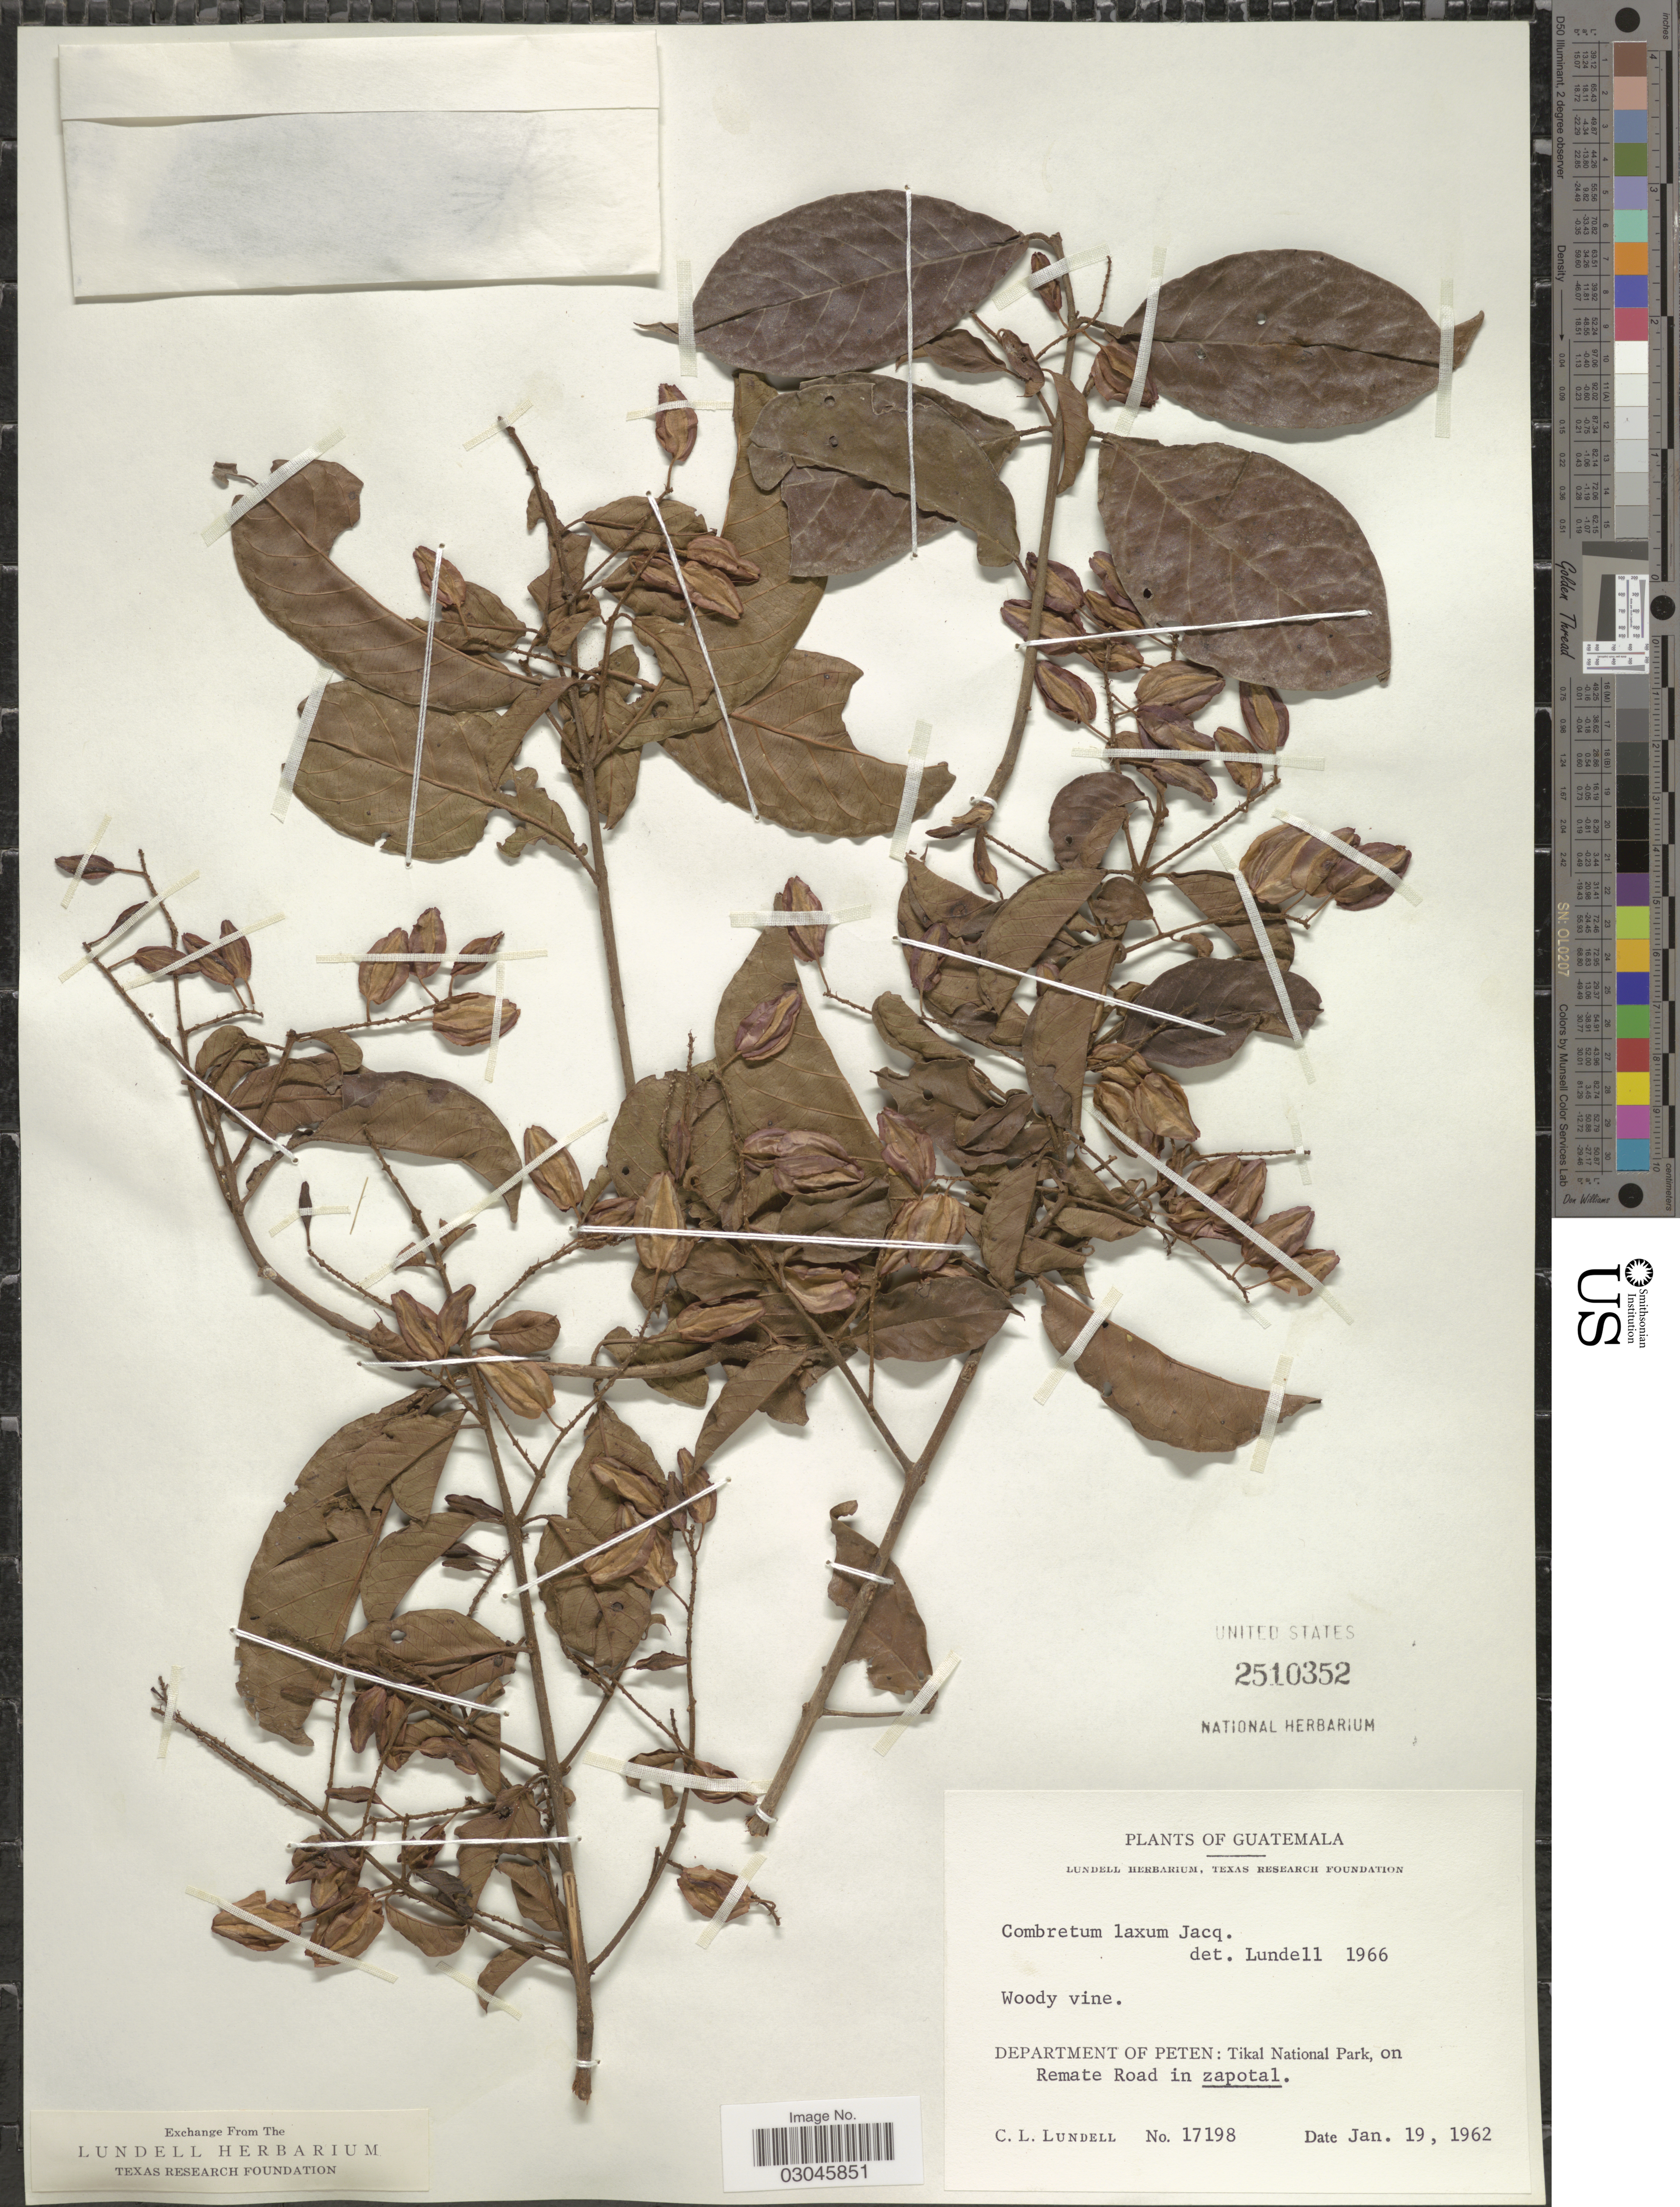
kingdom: Plantae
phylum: Tracheophyta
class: Magnoliopsida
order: Myrtales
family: Combretaceae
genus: Combretum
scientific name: Combretum laxum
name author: Jacq.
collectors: C. L. Lundell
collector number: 17198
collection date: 1962-01-19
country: Guatemala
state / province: El Petén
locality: Department of Peten: Tikal National Park, on Remate Road in zapotal.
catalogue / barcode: US 2510352